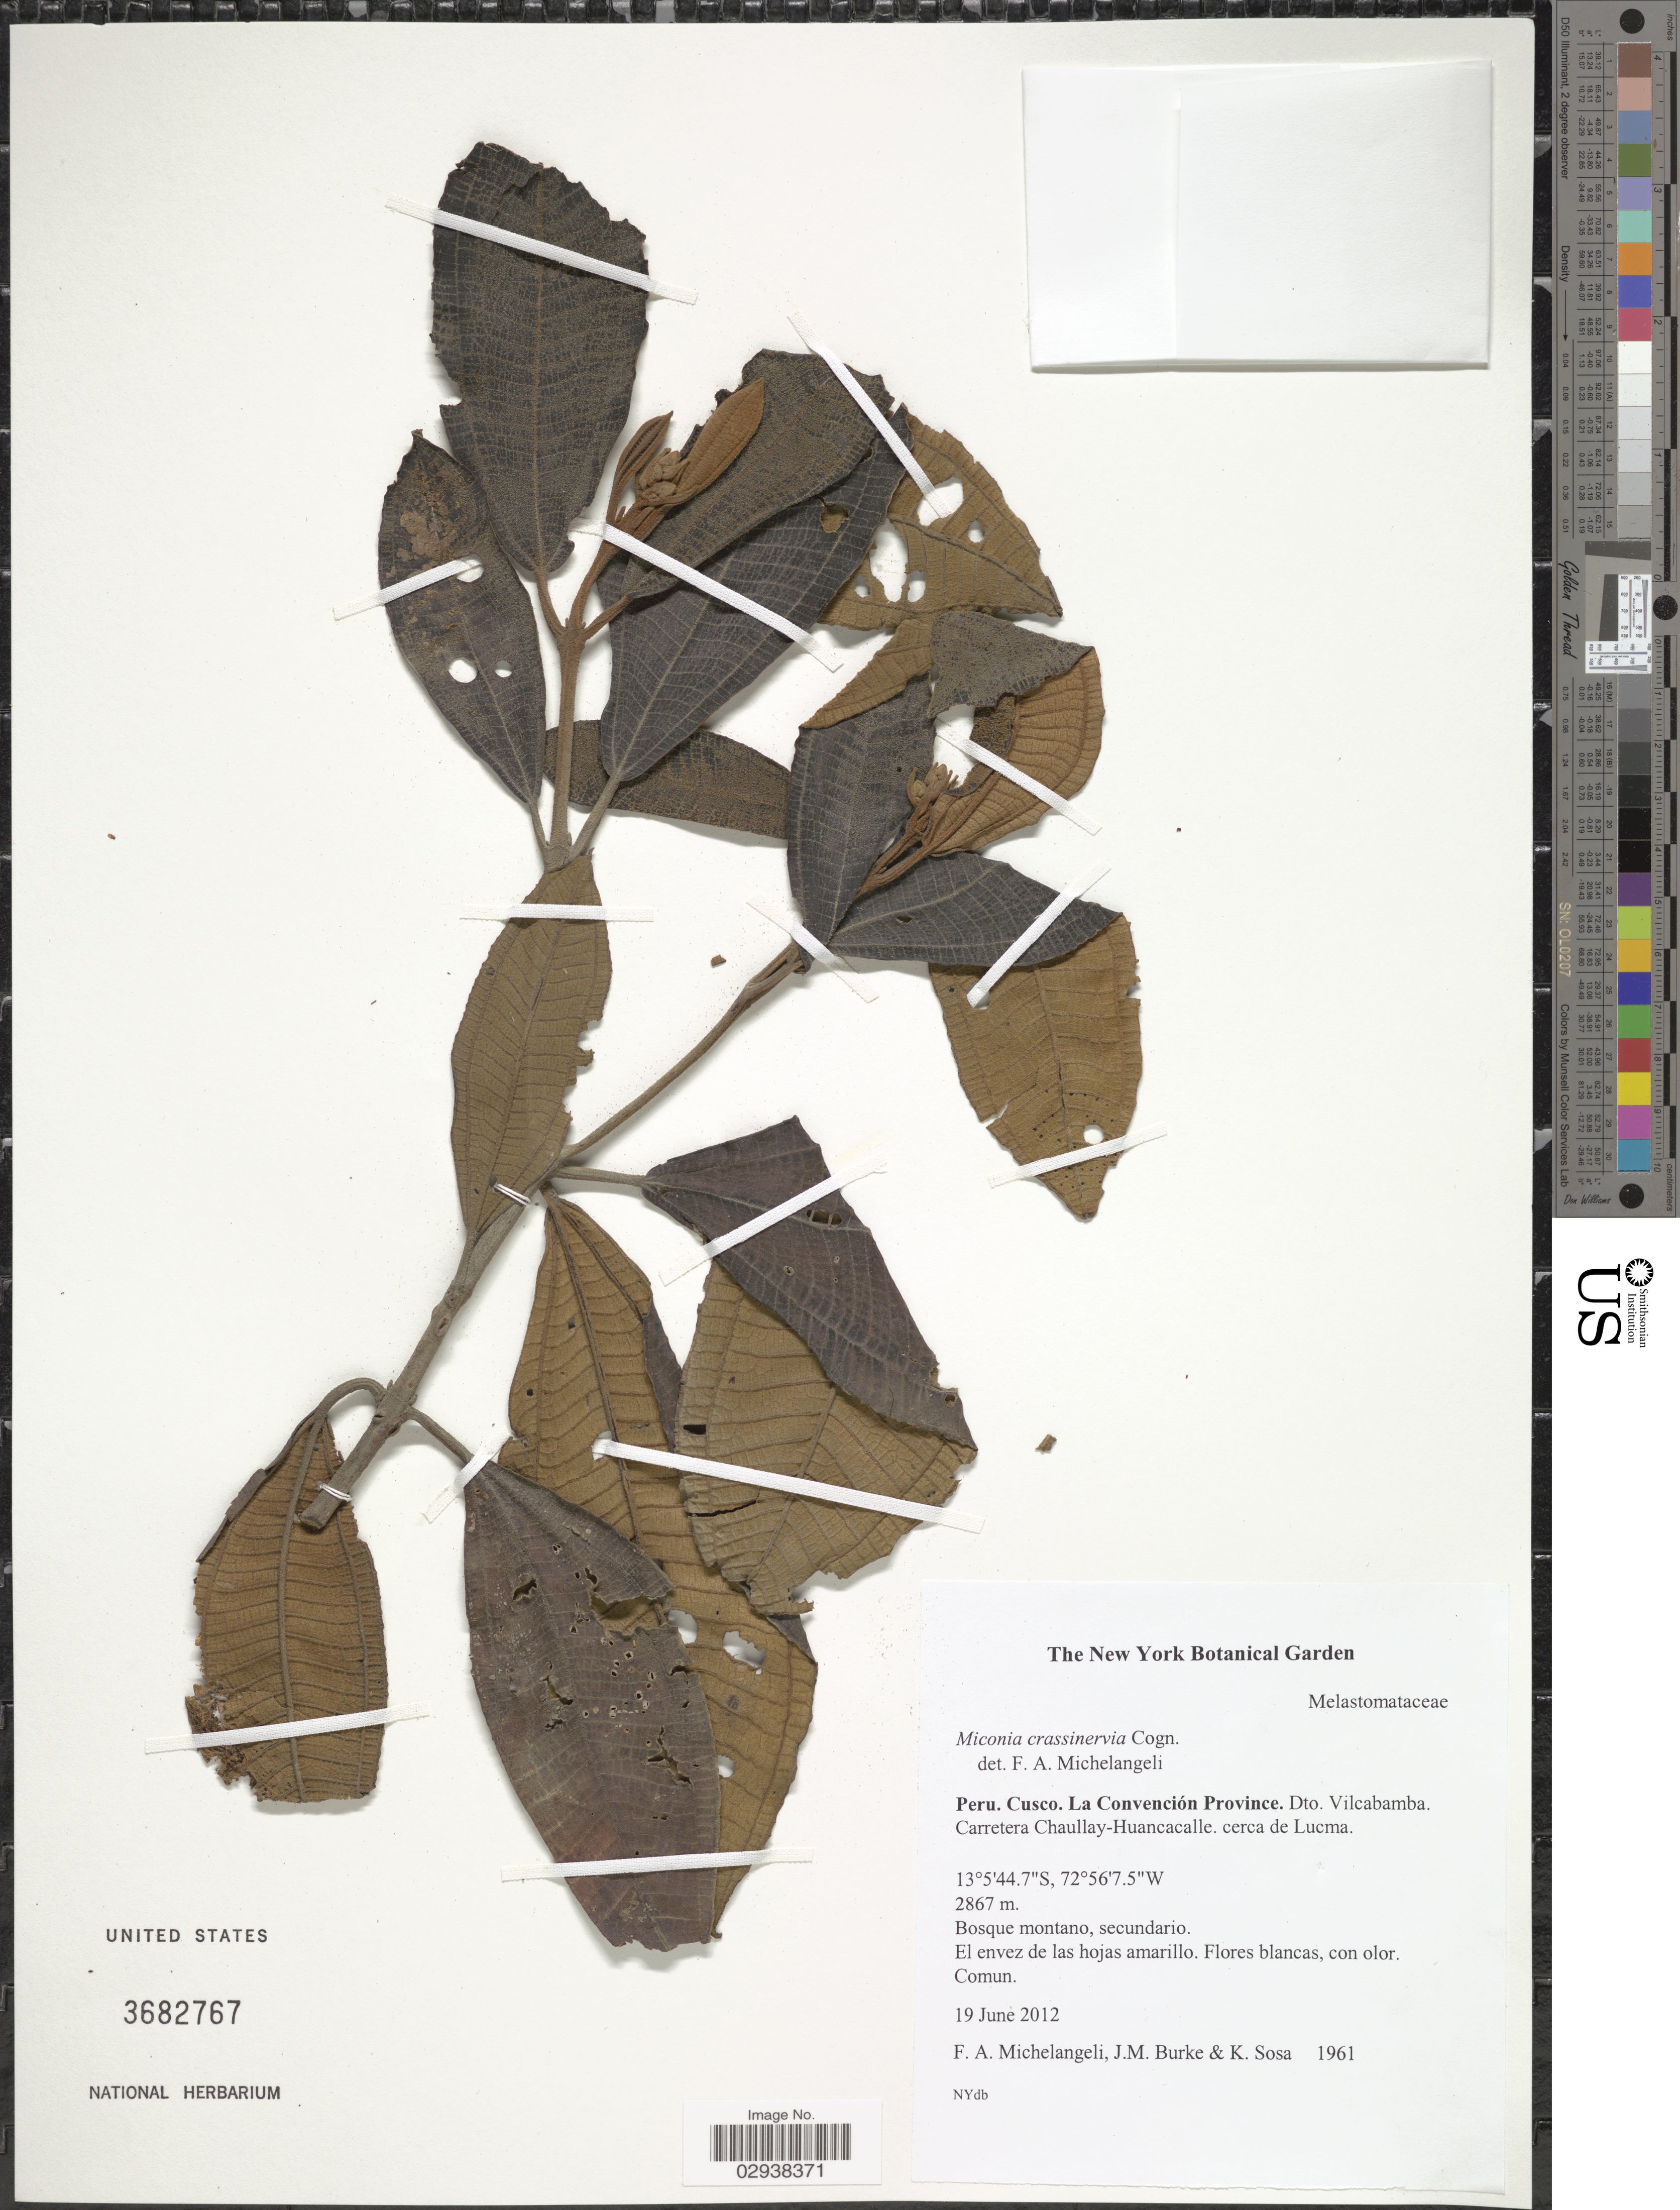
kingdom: Plantae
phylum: Tracheophyta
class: Magnoliopsida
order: Myrtales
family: Melastomataceae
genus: Miconia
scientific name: Miconia crassinervia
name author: Cogn.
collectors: F. A. Michelangeli, Jac. M. Burke & K. Sosa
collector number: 1961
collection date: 2012-06-19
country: Peru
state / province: Cusco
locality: La Convención Province, Dto. Vilcabamba, Carretera Chaullay-Huancacalle, cerca de Lucma.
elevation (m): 2867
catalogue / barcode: US 3682767